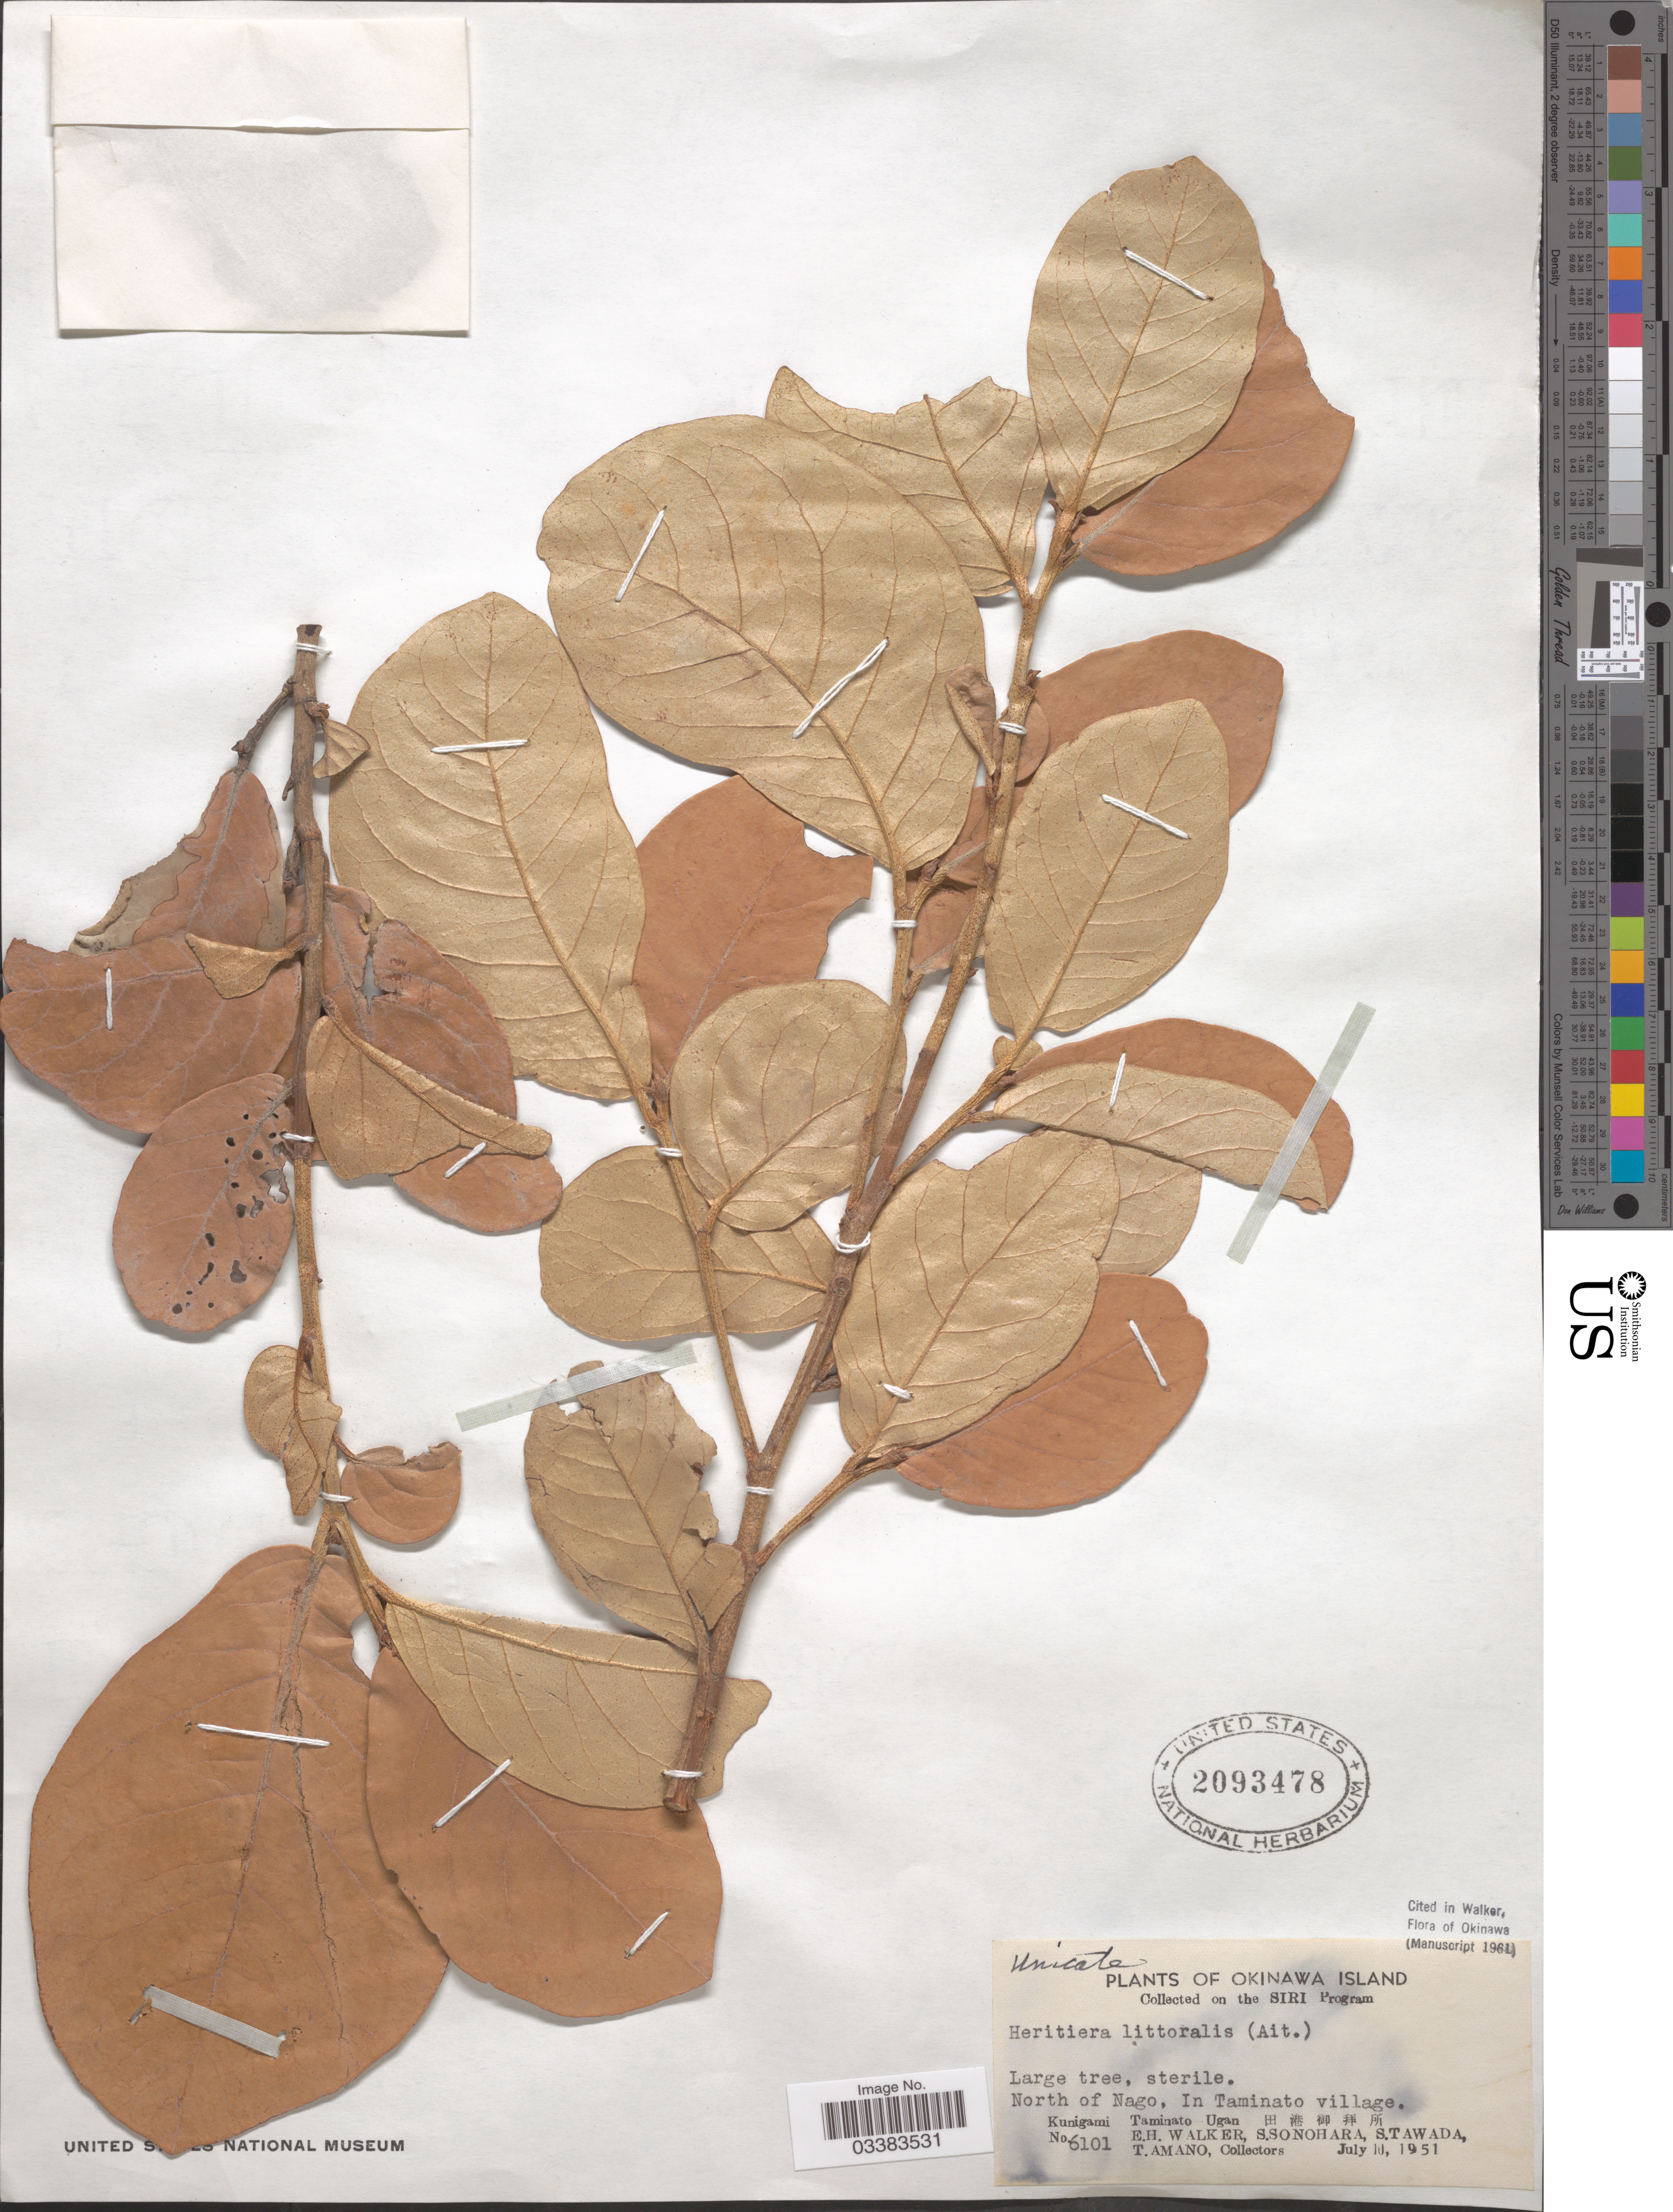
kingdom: Plantae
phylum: Tracheophyta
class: Magnoliopsida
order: Malvales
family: Malvaceae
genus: Heritiera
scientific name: Heritiera littoralis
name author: Aiton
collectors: E. H. Walker, S. Sonohara, S. Tawada & T. Amano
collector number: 6101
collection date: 1951-07-10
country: Japan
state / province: Okinawa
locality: Okinawa Island. North of Nago. In Taminato village. Kunigami Taminato Ugan. X.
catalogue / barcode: US 2093478